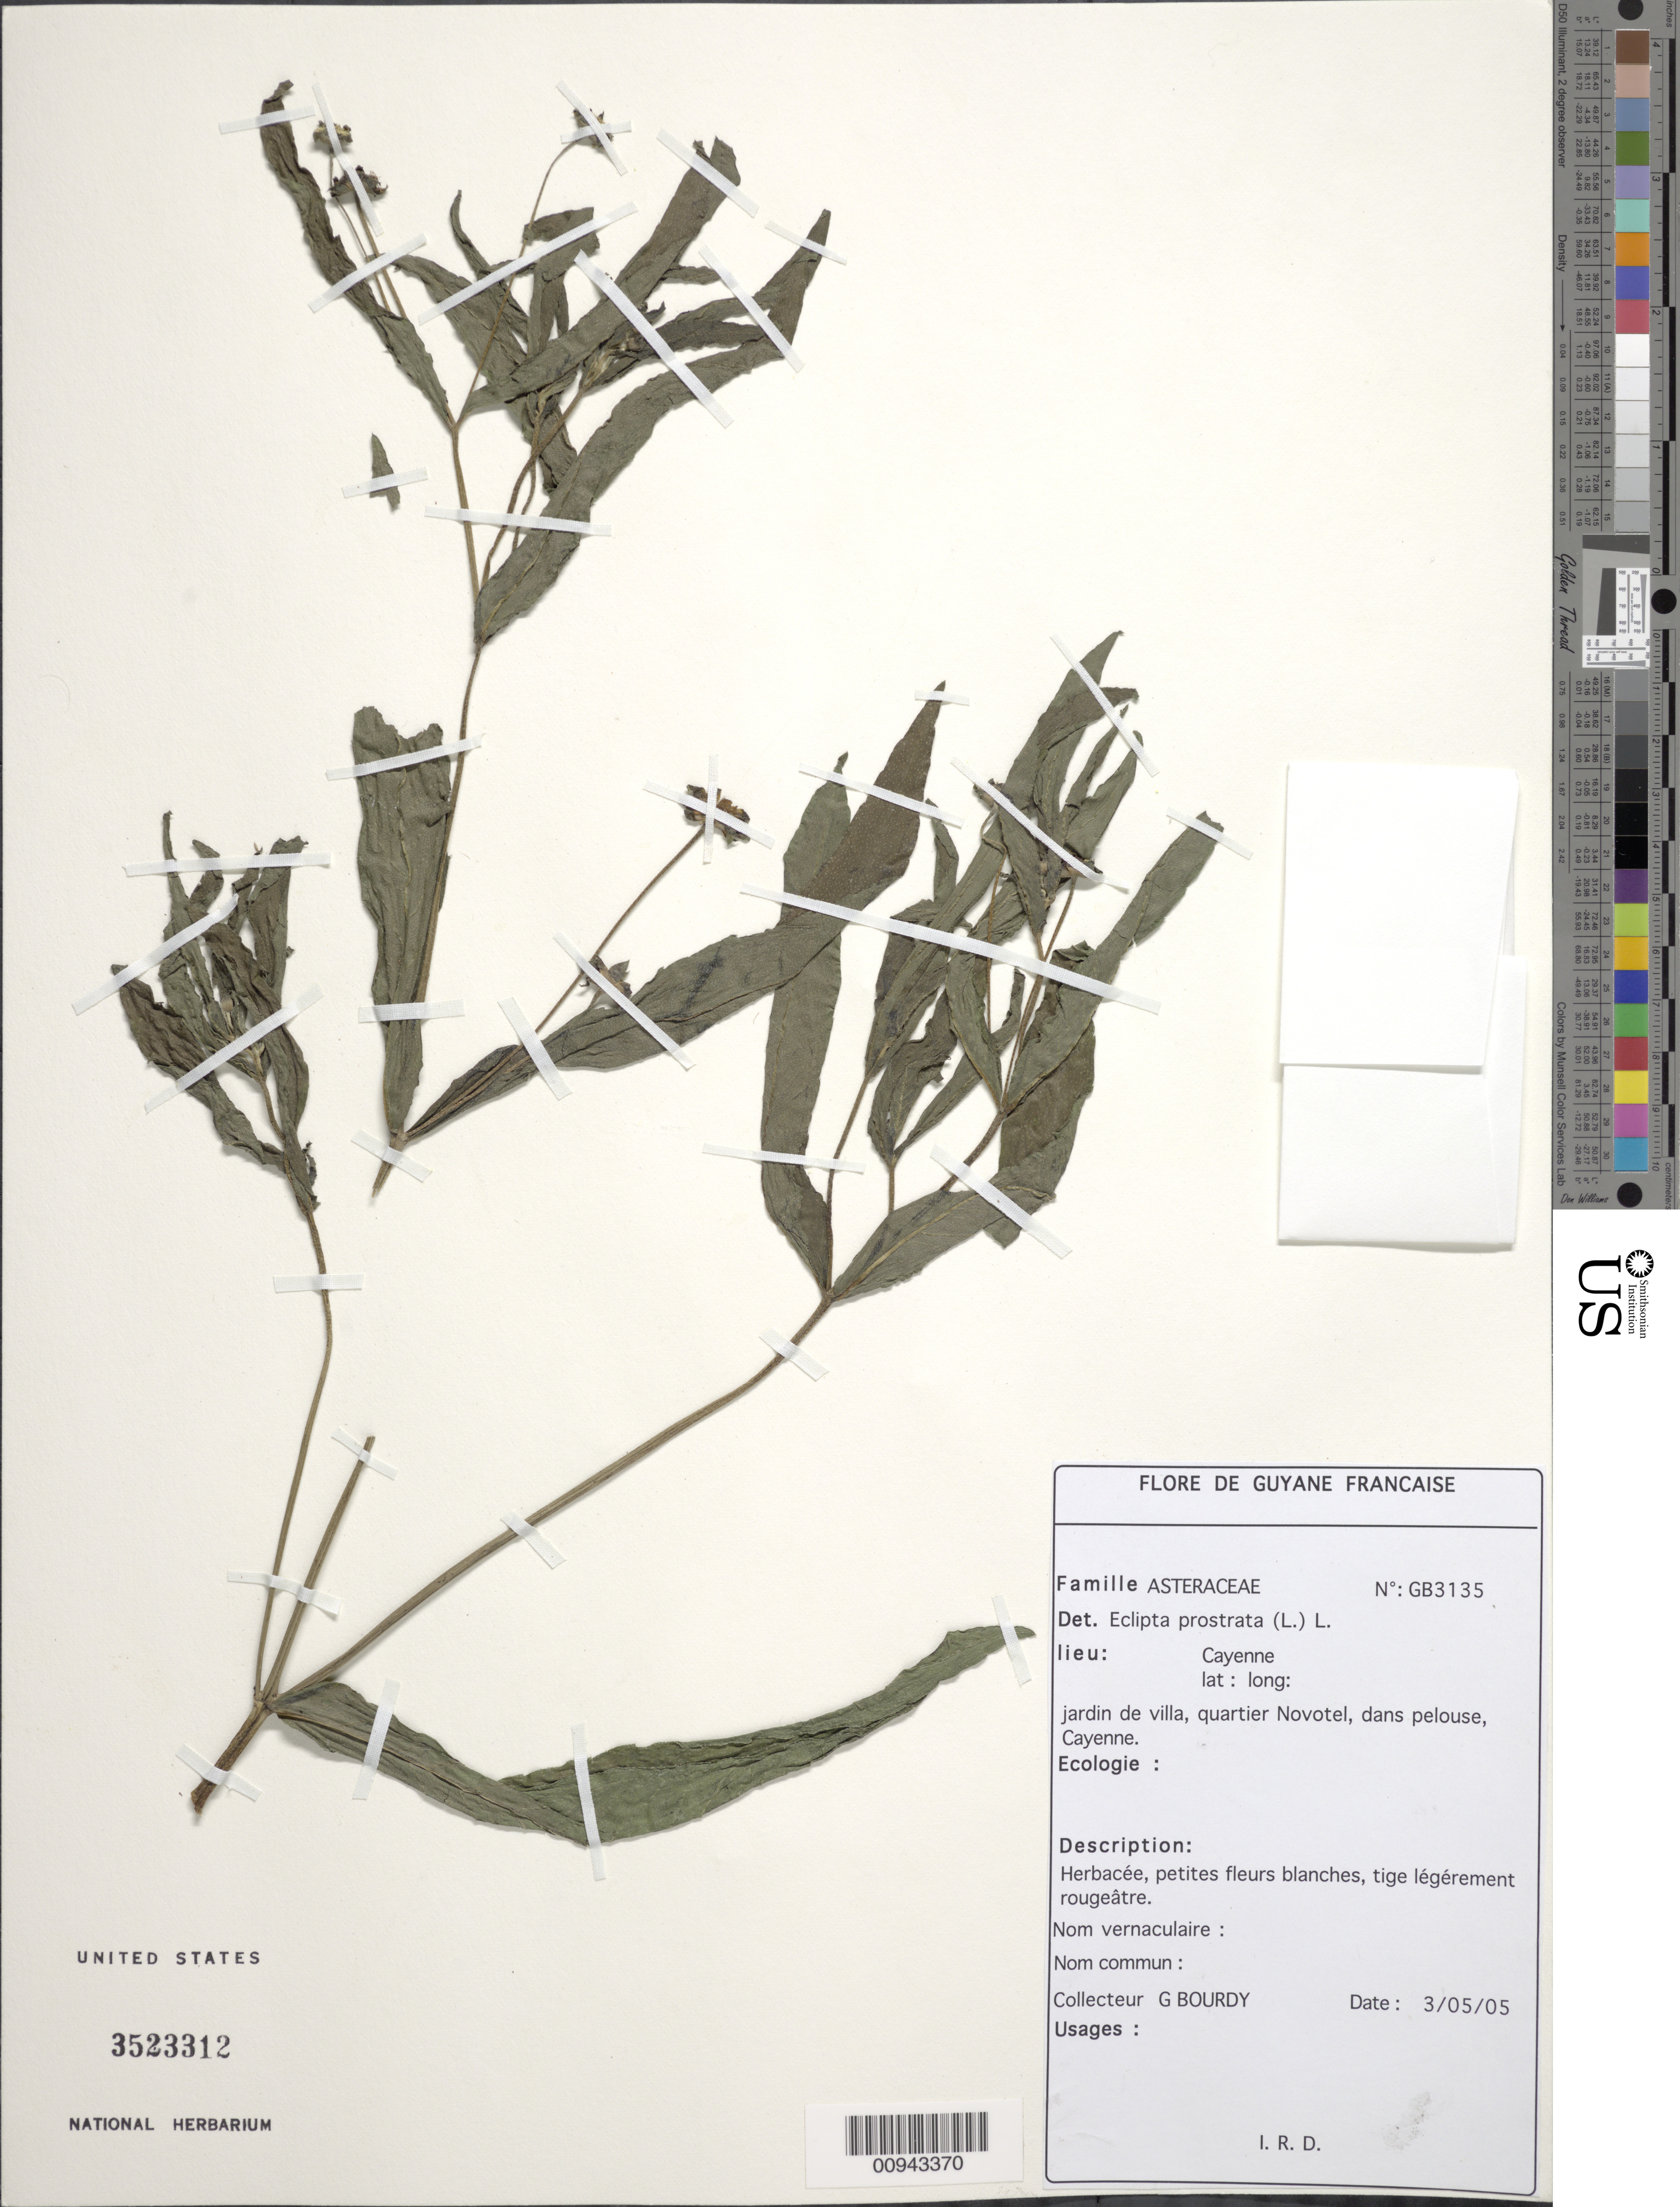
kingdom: Plantae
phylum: Tracheophyta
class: Magnoliopsida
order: Asterales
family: Asteraceae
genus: Eclipta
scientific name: Eclipta prostrata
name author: (L.) L.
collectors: G. Bourdy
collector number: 3135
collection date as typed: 3-May-05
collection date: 2005-05-03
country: French Guiana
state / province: Cayenne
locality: Cayenne. Jardin de villa, quartier Novotel, dans pelouse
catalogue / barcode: US 3523312